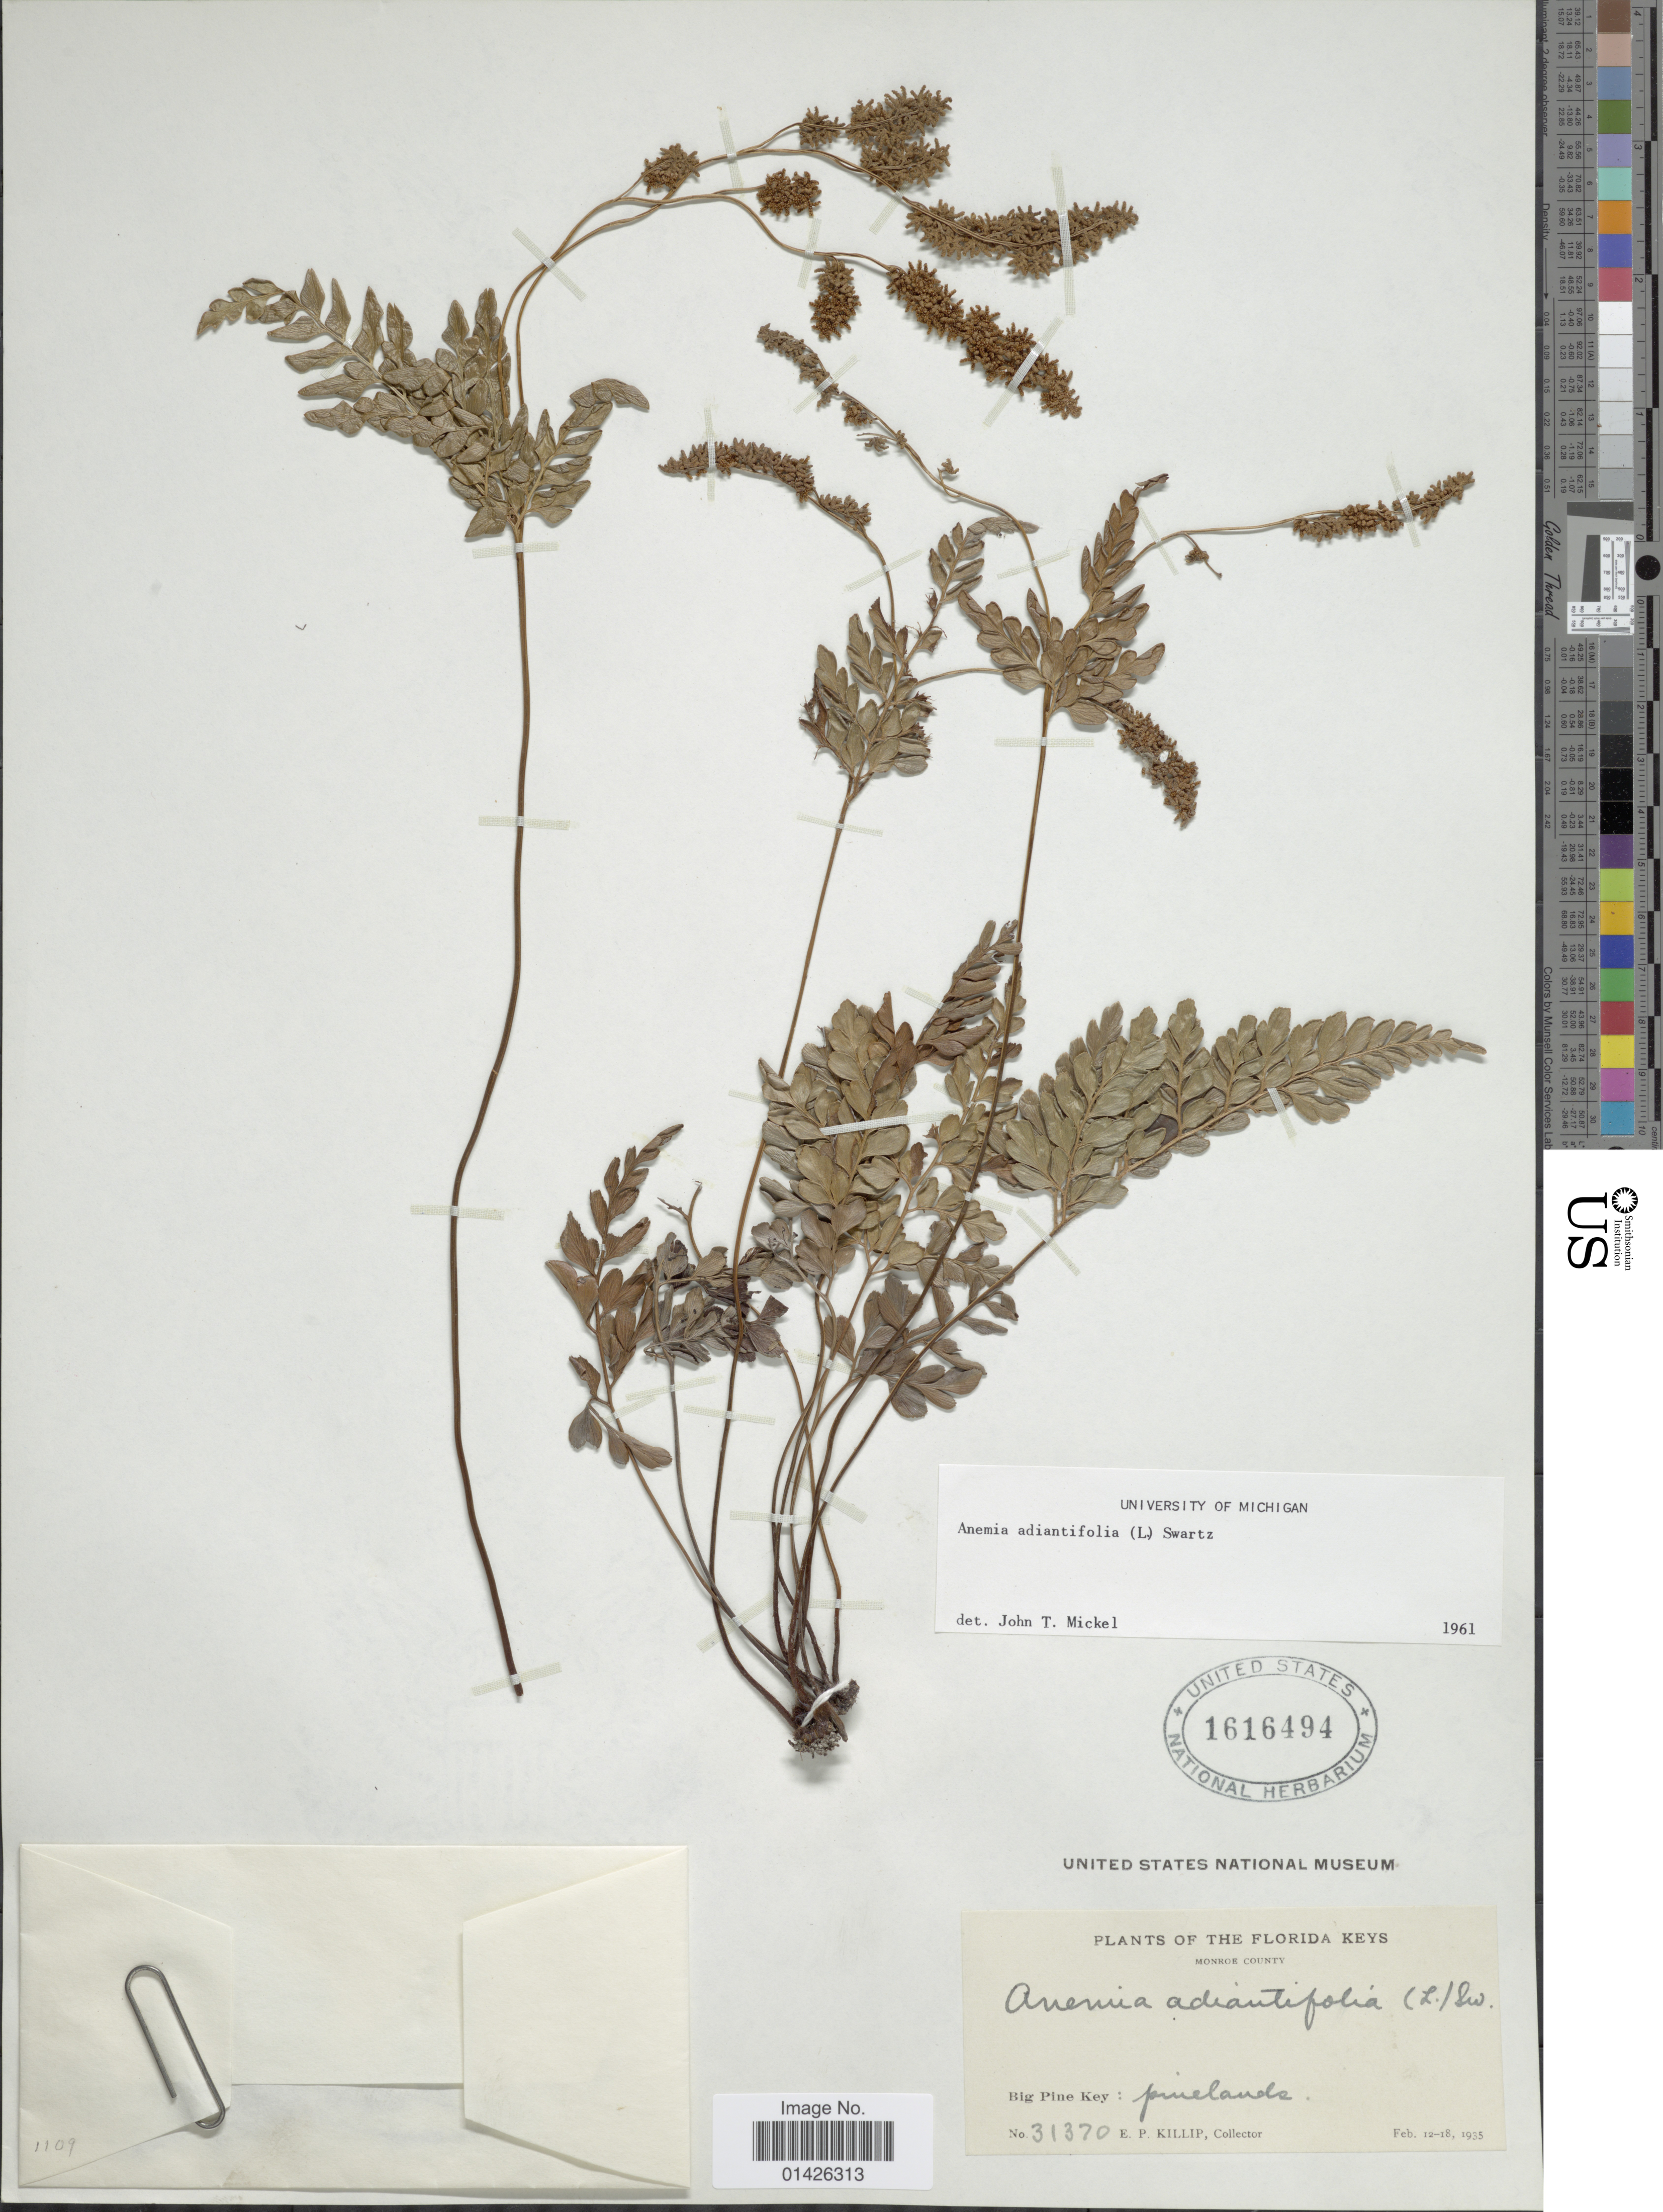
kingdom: Plantae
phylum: Tracheophyta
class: Polypodiopsida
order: Schizaeales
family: Anemiaceae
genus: Anemia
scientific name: Anemia adiantifolia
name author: (L.) Sw.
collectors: E. P. Killip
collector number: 31370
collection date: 1935-02-12/1935-02-18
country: United States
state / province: Florida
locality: Monroe County, The Florida Keys, Big Pine Key: pinelands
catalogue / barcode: US 1616494